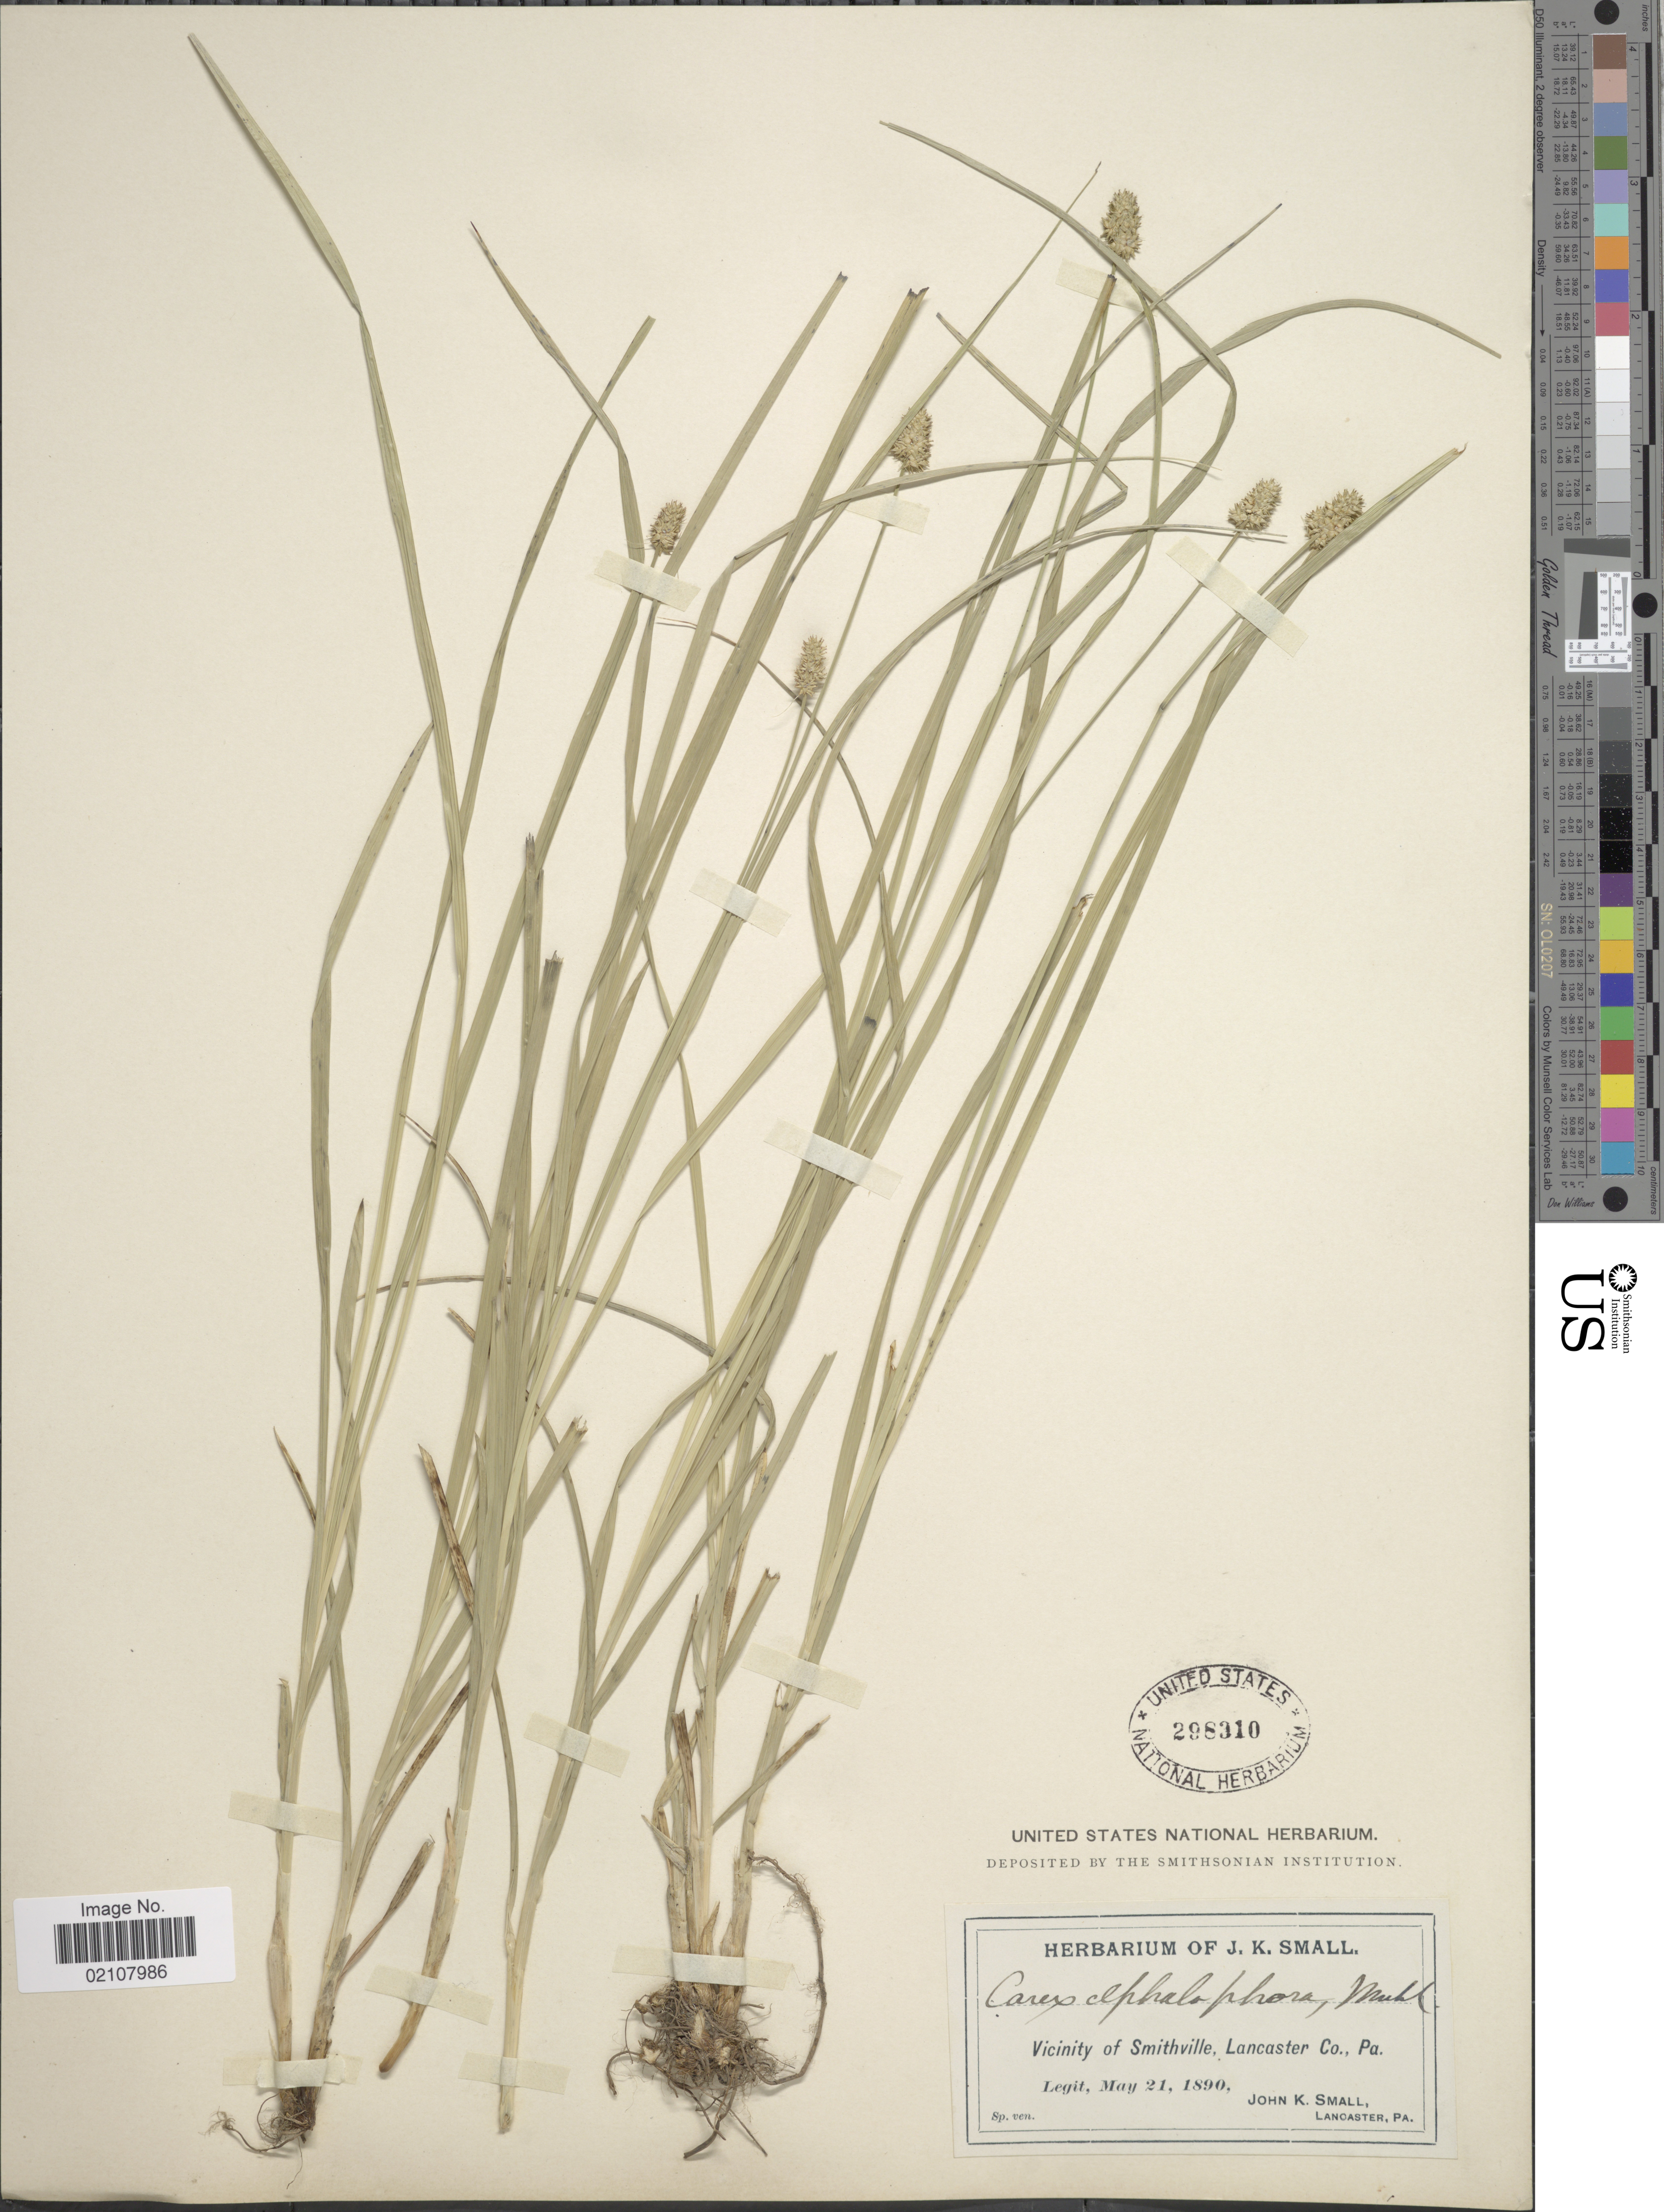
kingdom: Plantae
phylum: Tracheophyta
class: Liliopsida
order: Poales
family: Cyperaceae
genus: Carex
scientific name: Carex cephalophora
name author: Muhl. ex Willd.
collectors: J. K. Small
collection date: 1890-05-21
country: United States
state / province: Pennsylvania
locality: Vicinity of Smithville, Lancaster Co.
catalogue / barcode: US 298310